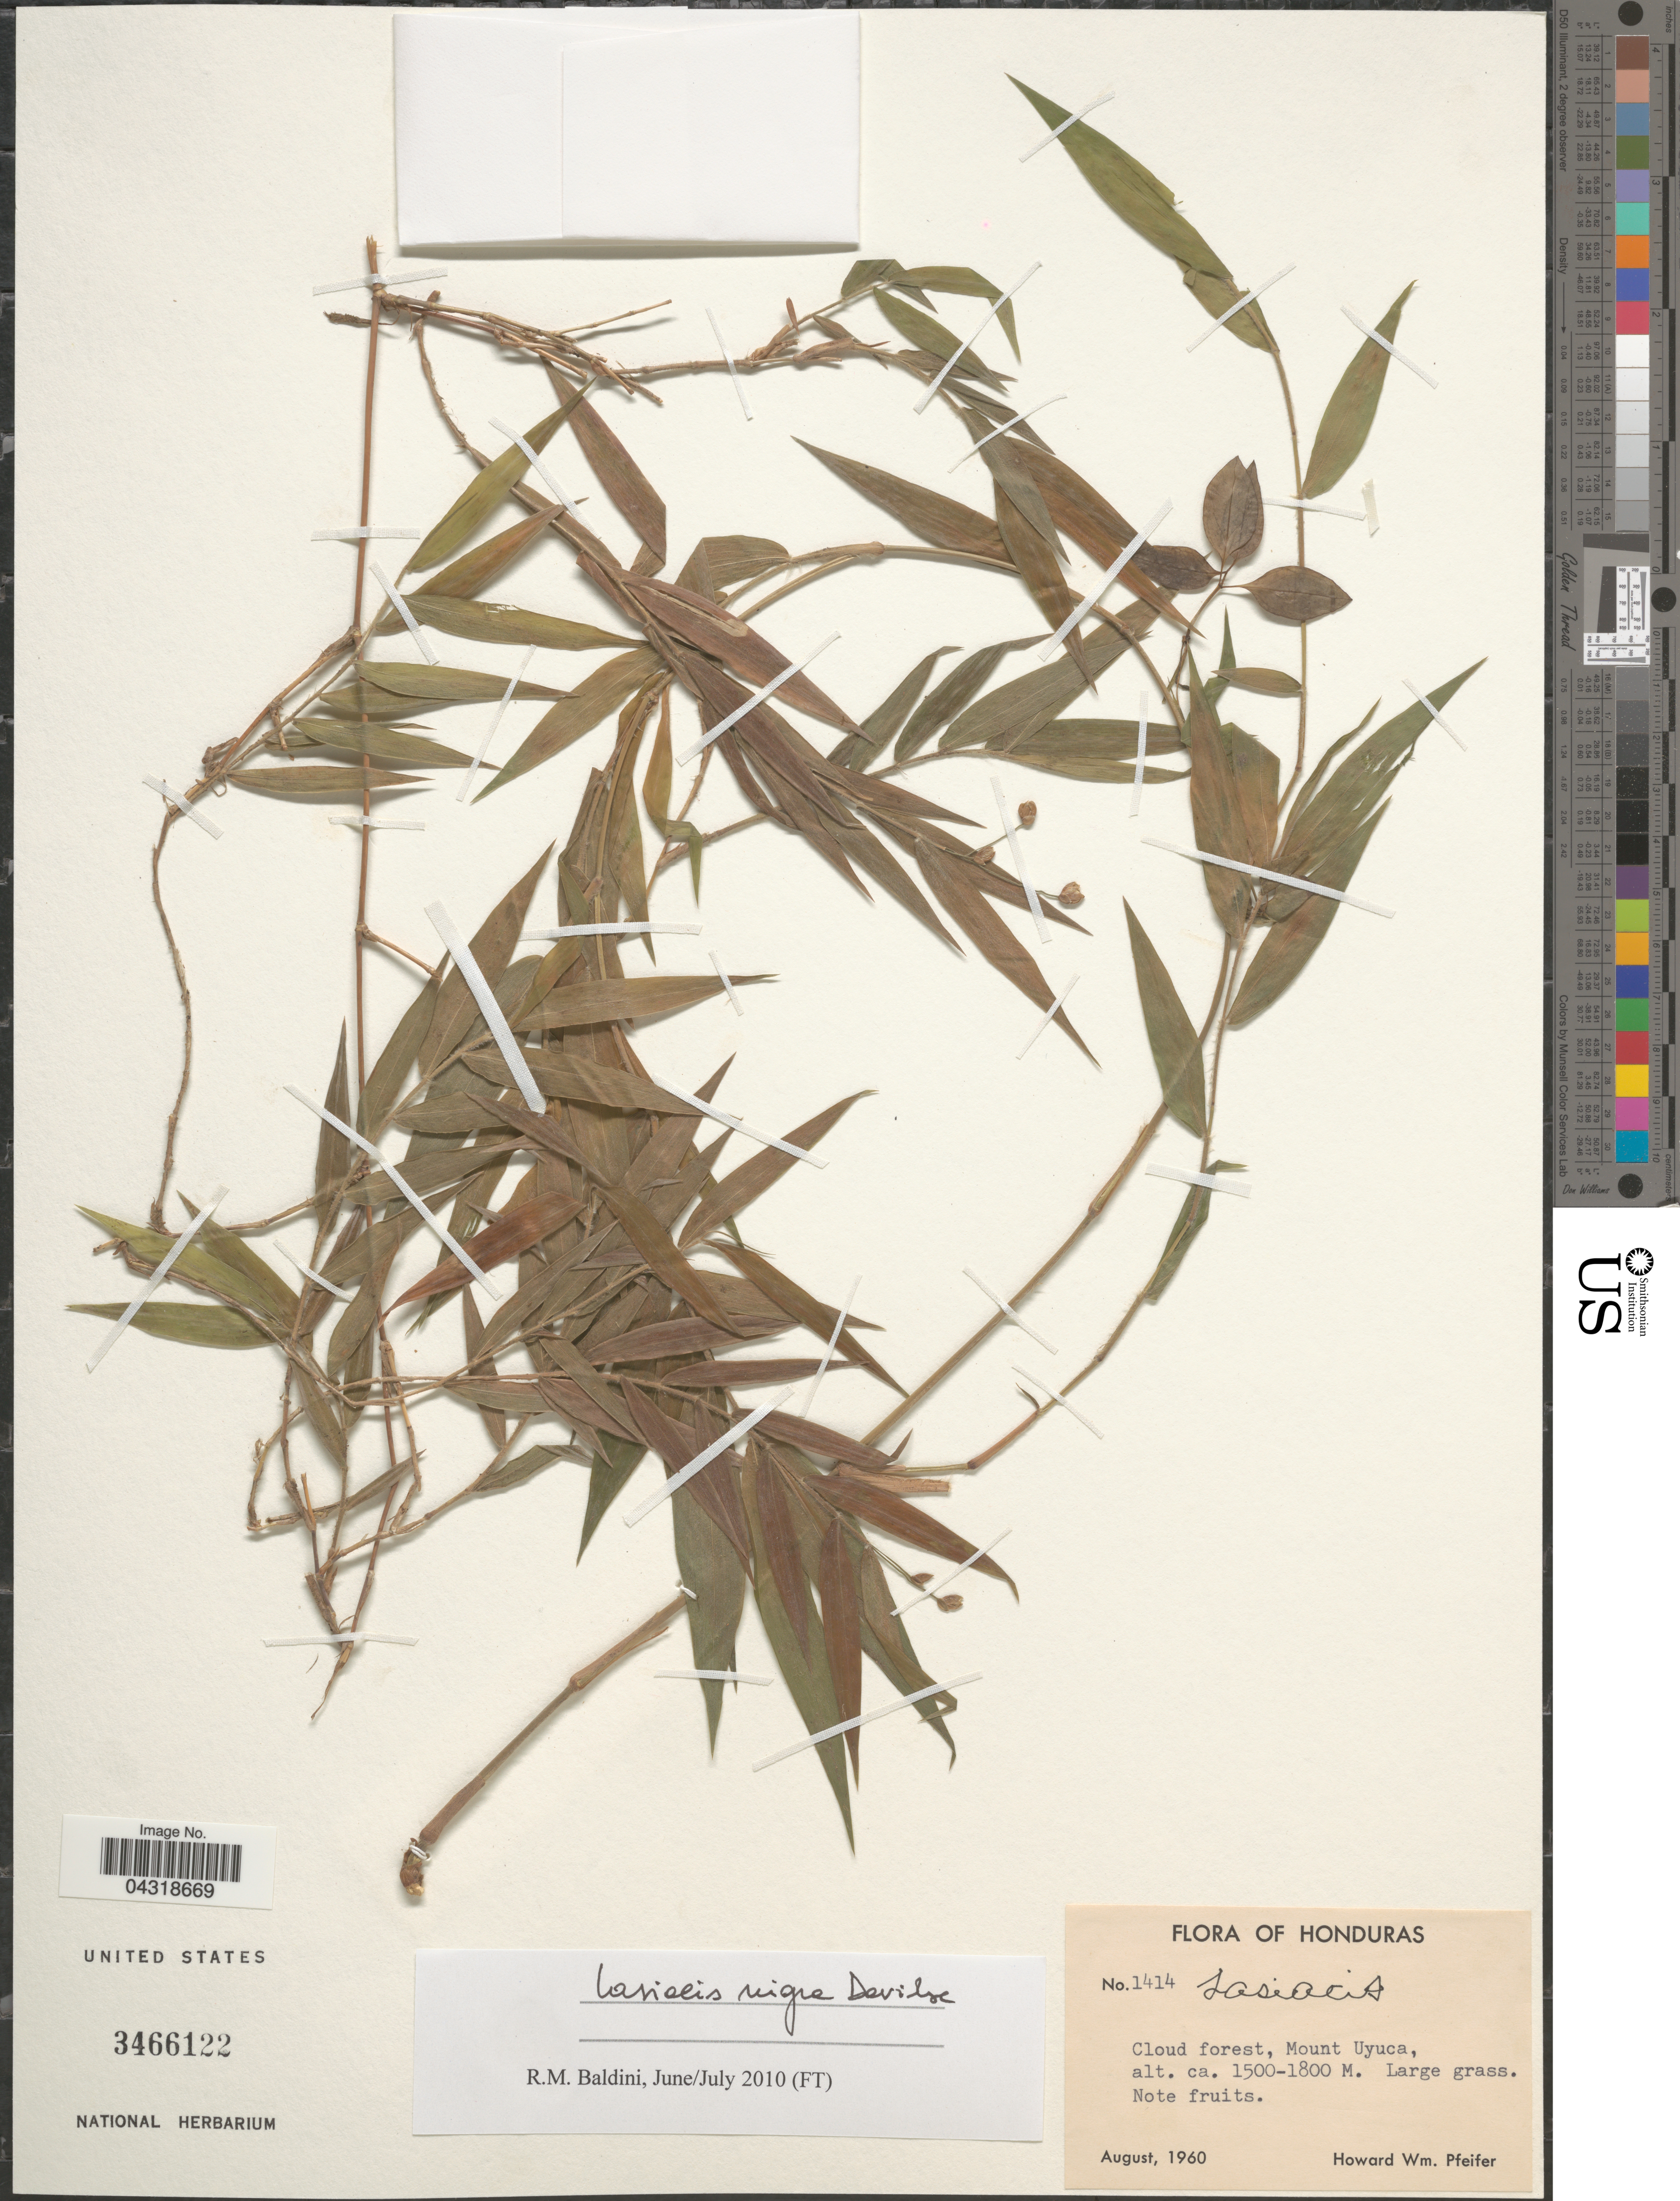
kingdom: Plantae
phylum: Tracheophyta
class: Liliopsida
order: Poales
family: Poaceae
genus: Lasiacis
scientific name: Lasiacis nigra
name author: Davidse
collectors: H. W. Pfeifer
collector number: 1414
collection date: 1960-08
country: Honduras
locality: Cloud forest, Mount Uyuca.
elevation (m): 1500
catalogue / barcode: US 3466122